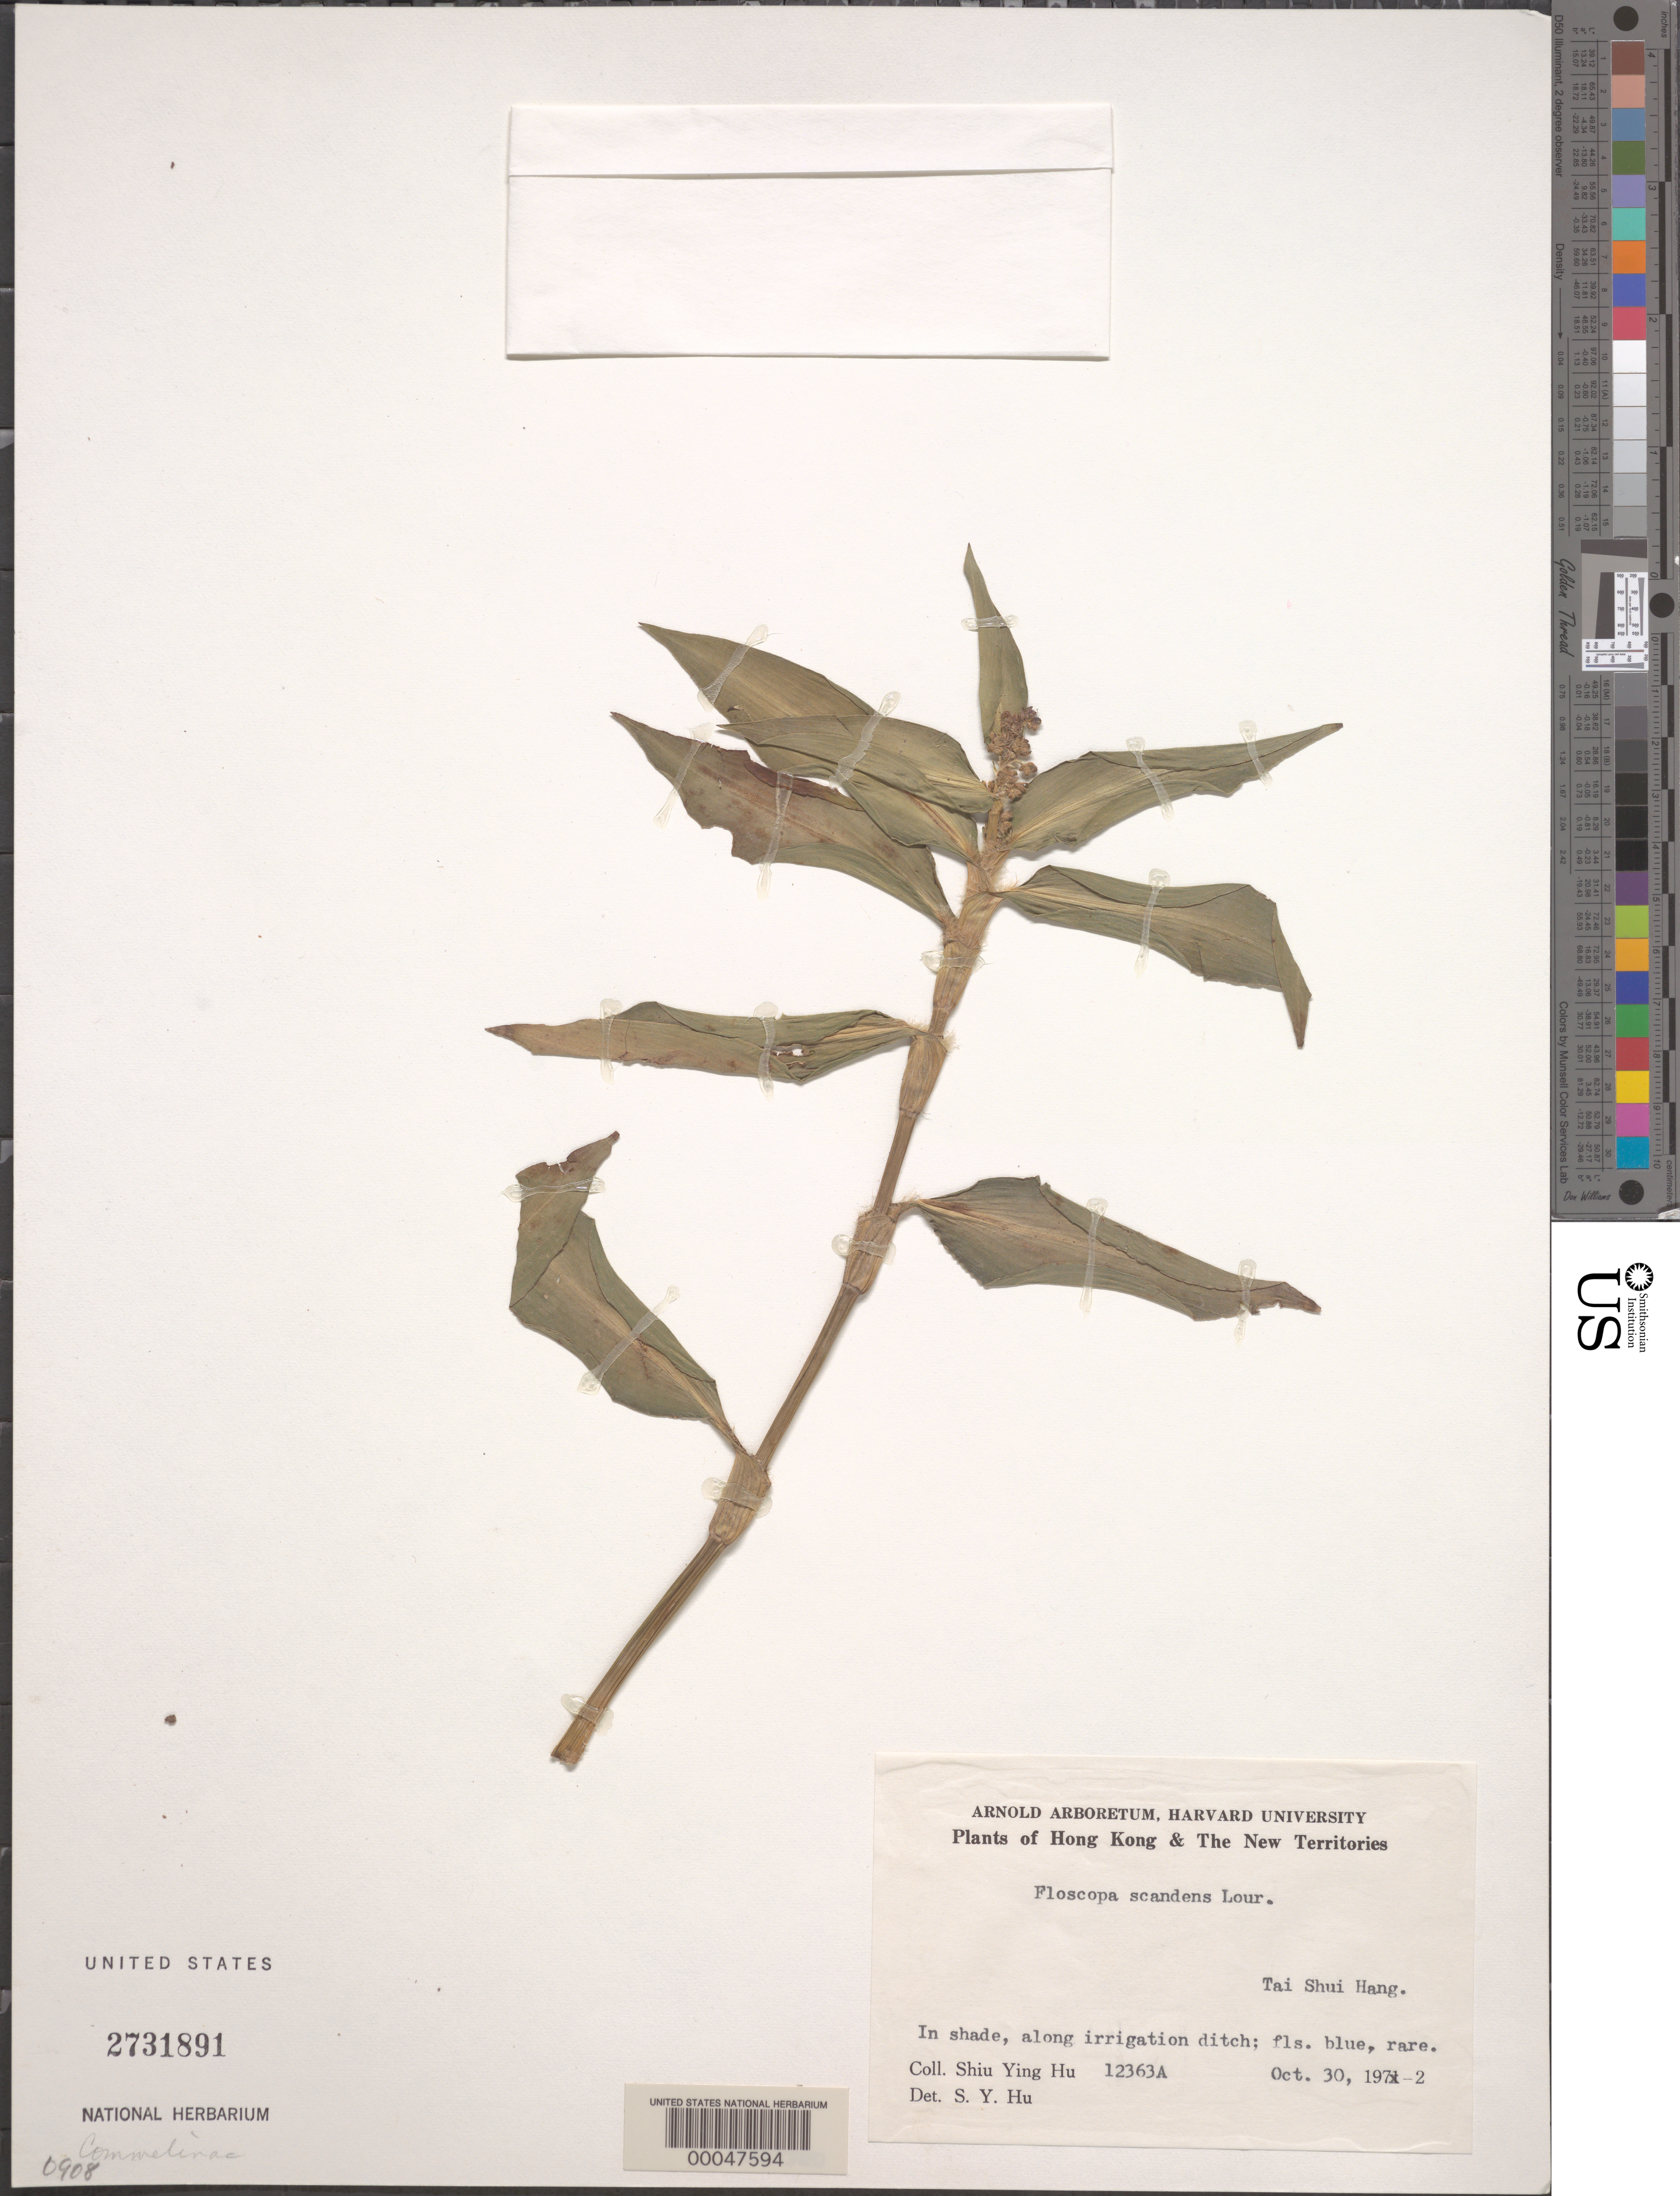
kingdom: Plantae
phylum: Tracheophyta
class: Liliopsida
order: Commelinales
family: Commelinaceae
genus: Floscopa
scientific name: Floscopa scandens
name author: Lour.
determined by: Hu, S. Y.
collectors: S. Y. Hu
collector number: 12363a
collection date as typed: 30 Oct 1972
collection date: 1972-10-30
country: China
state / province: Hong Kong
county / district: New Territories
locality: Tai shui hang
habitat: Shaded irragation ditch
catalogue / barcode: US 2731891